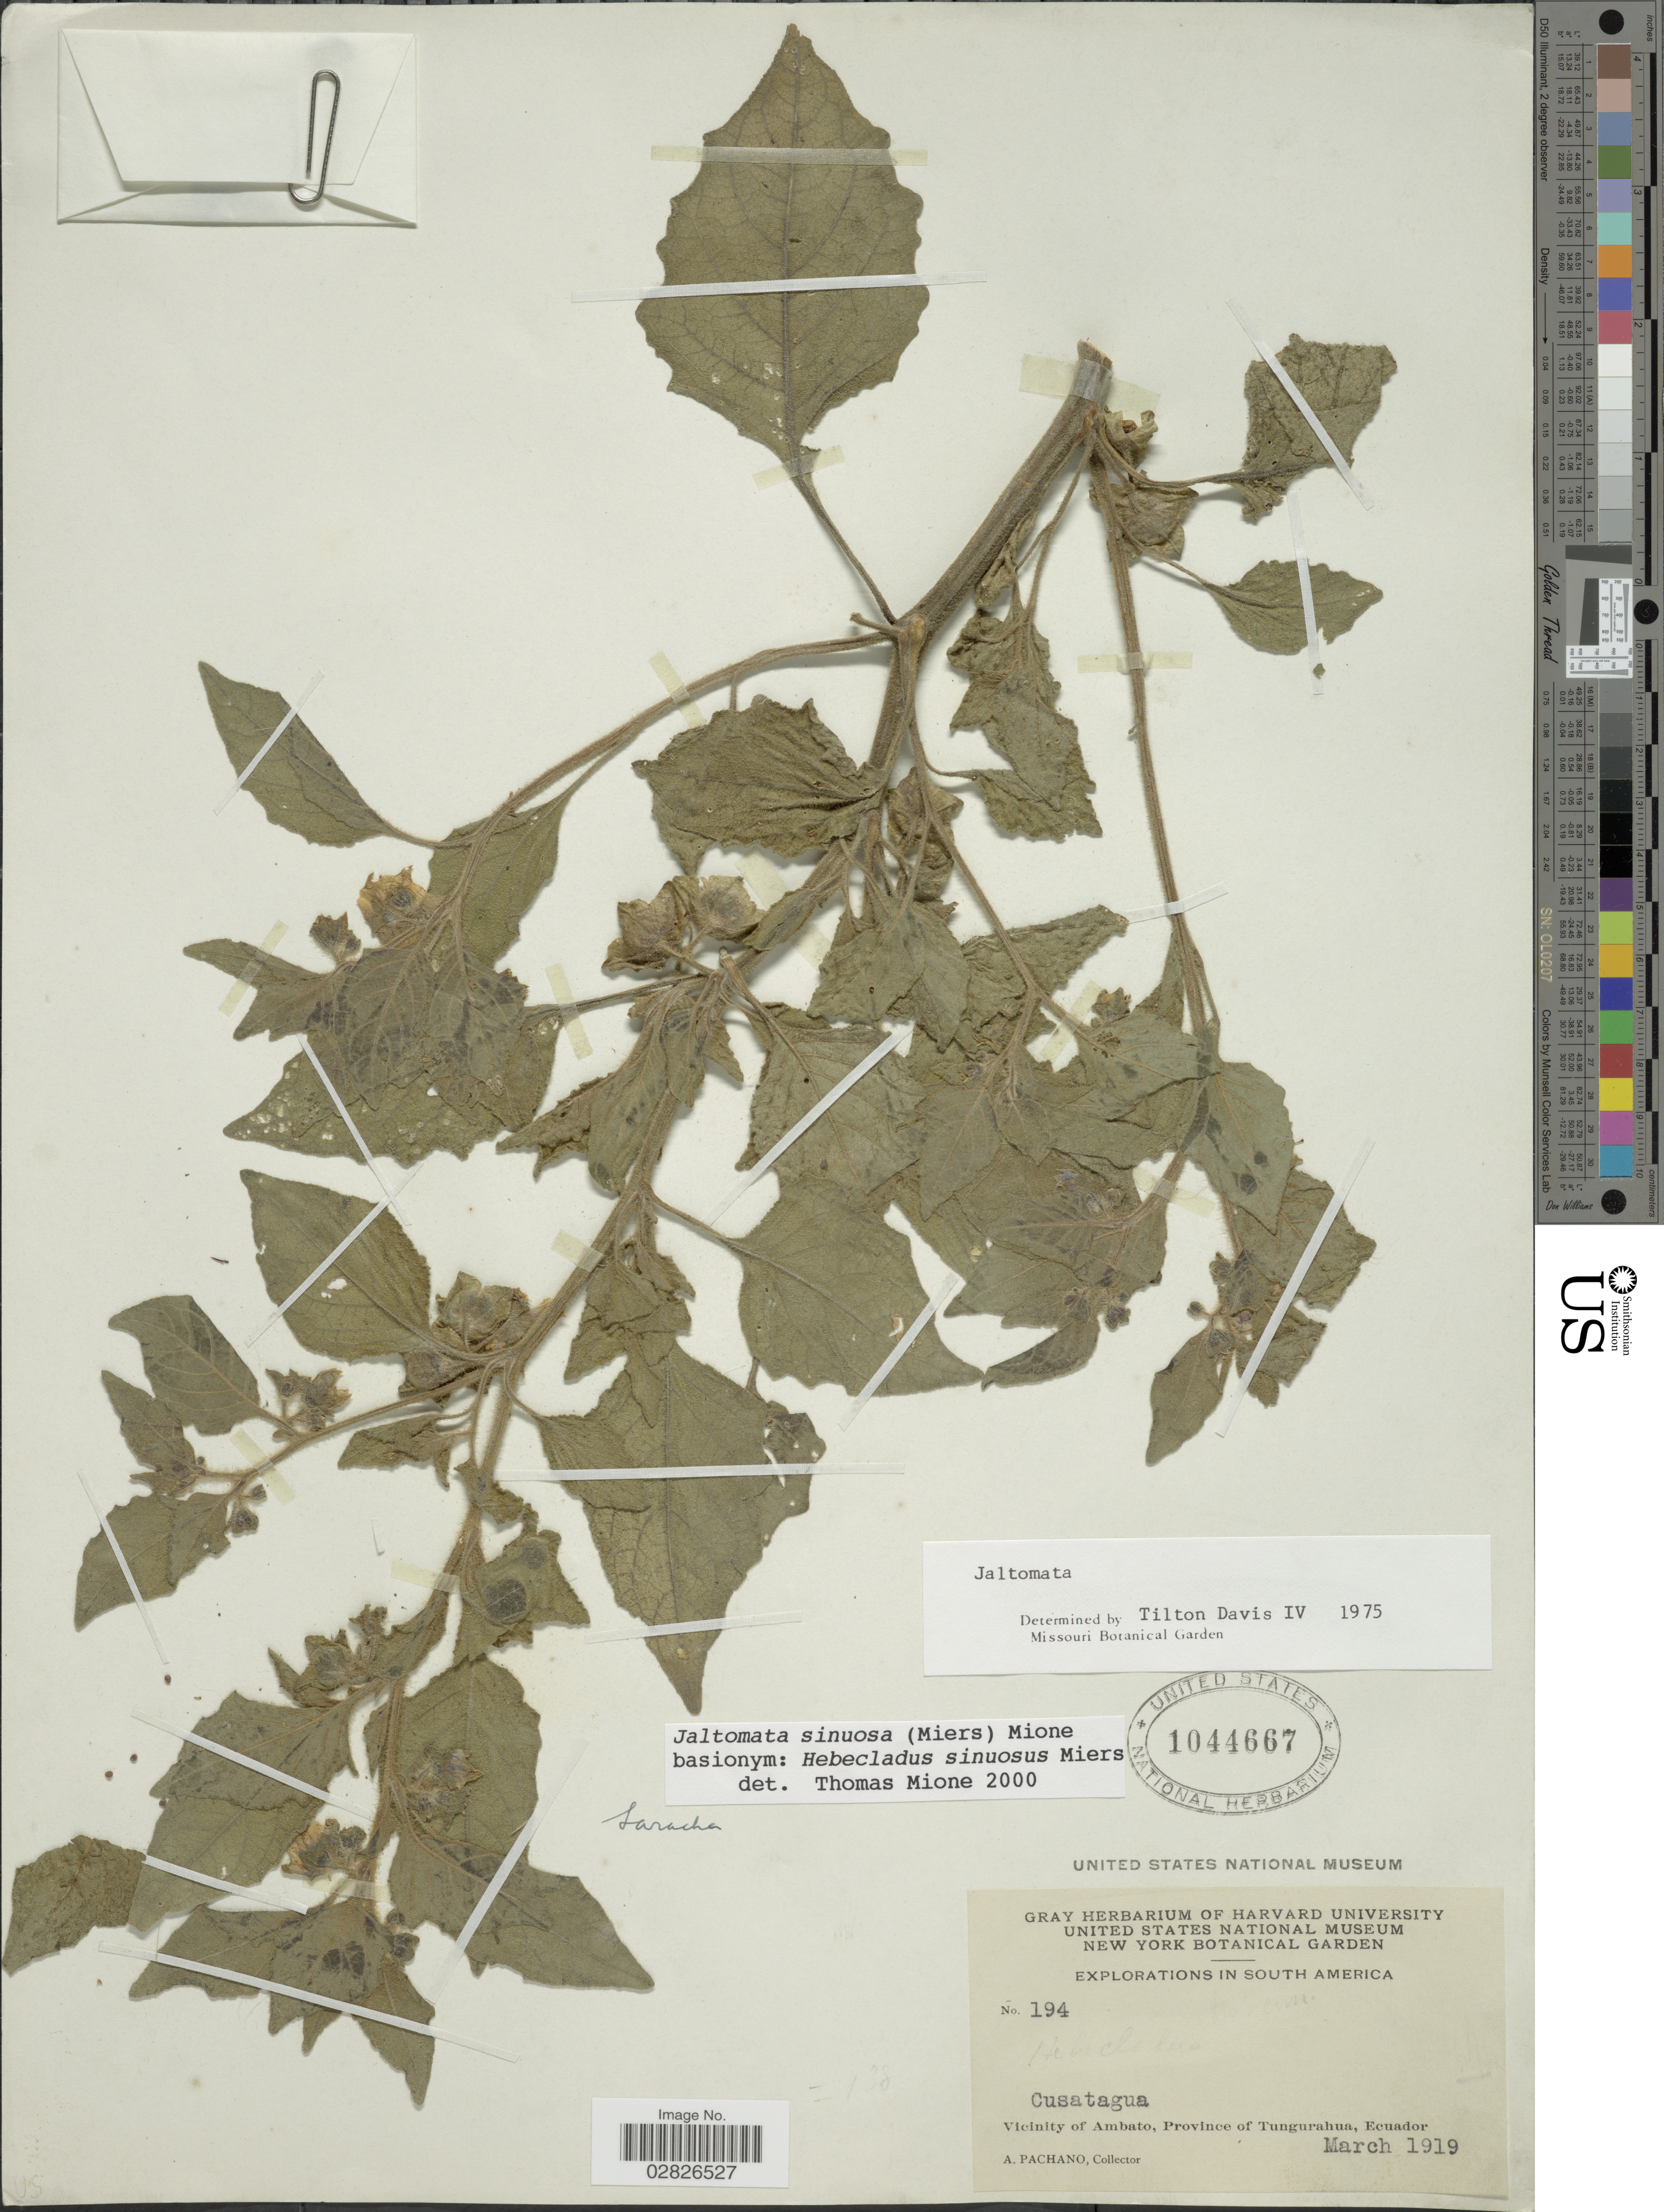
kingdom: Plantae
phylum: Tracheophyta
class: Magnoliopsida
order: Solanales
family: Solanaceae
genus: Jaltomata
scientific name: Jaltomata sinuosa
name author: (Miers) Mione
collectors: A. Pachano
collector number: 194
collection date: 1919-03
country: Ecuador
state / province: Tungurahua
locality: Cusatagua, Vicinity of Ambato, Province of Tungurahua.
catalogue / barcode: US 1044667